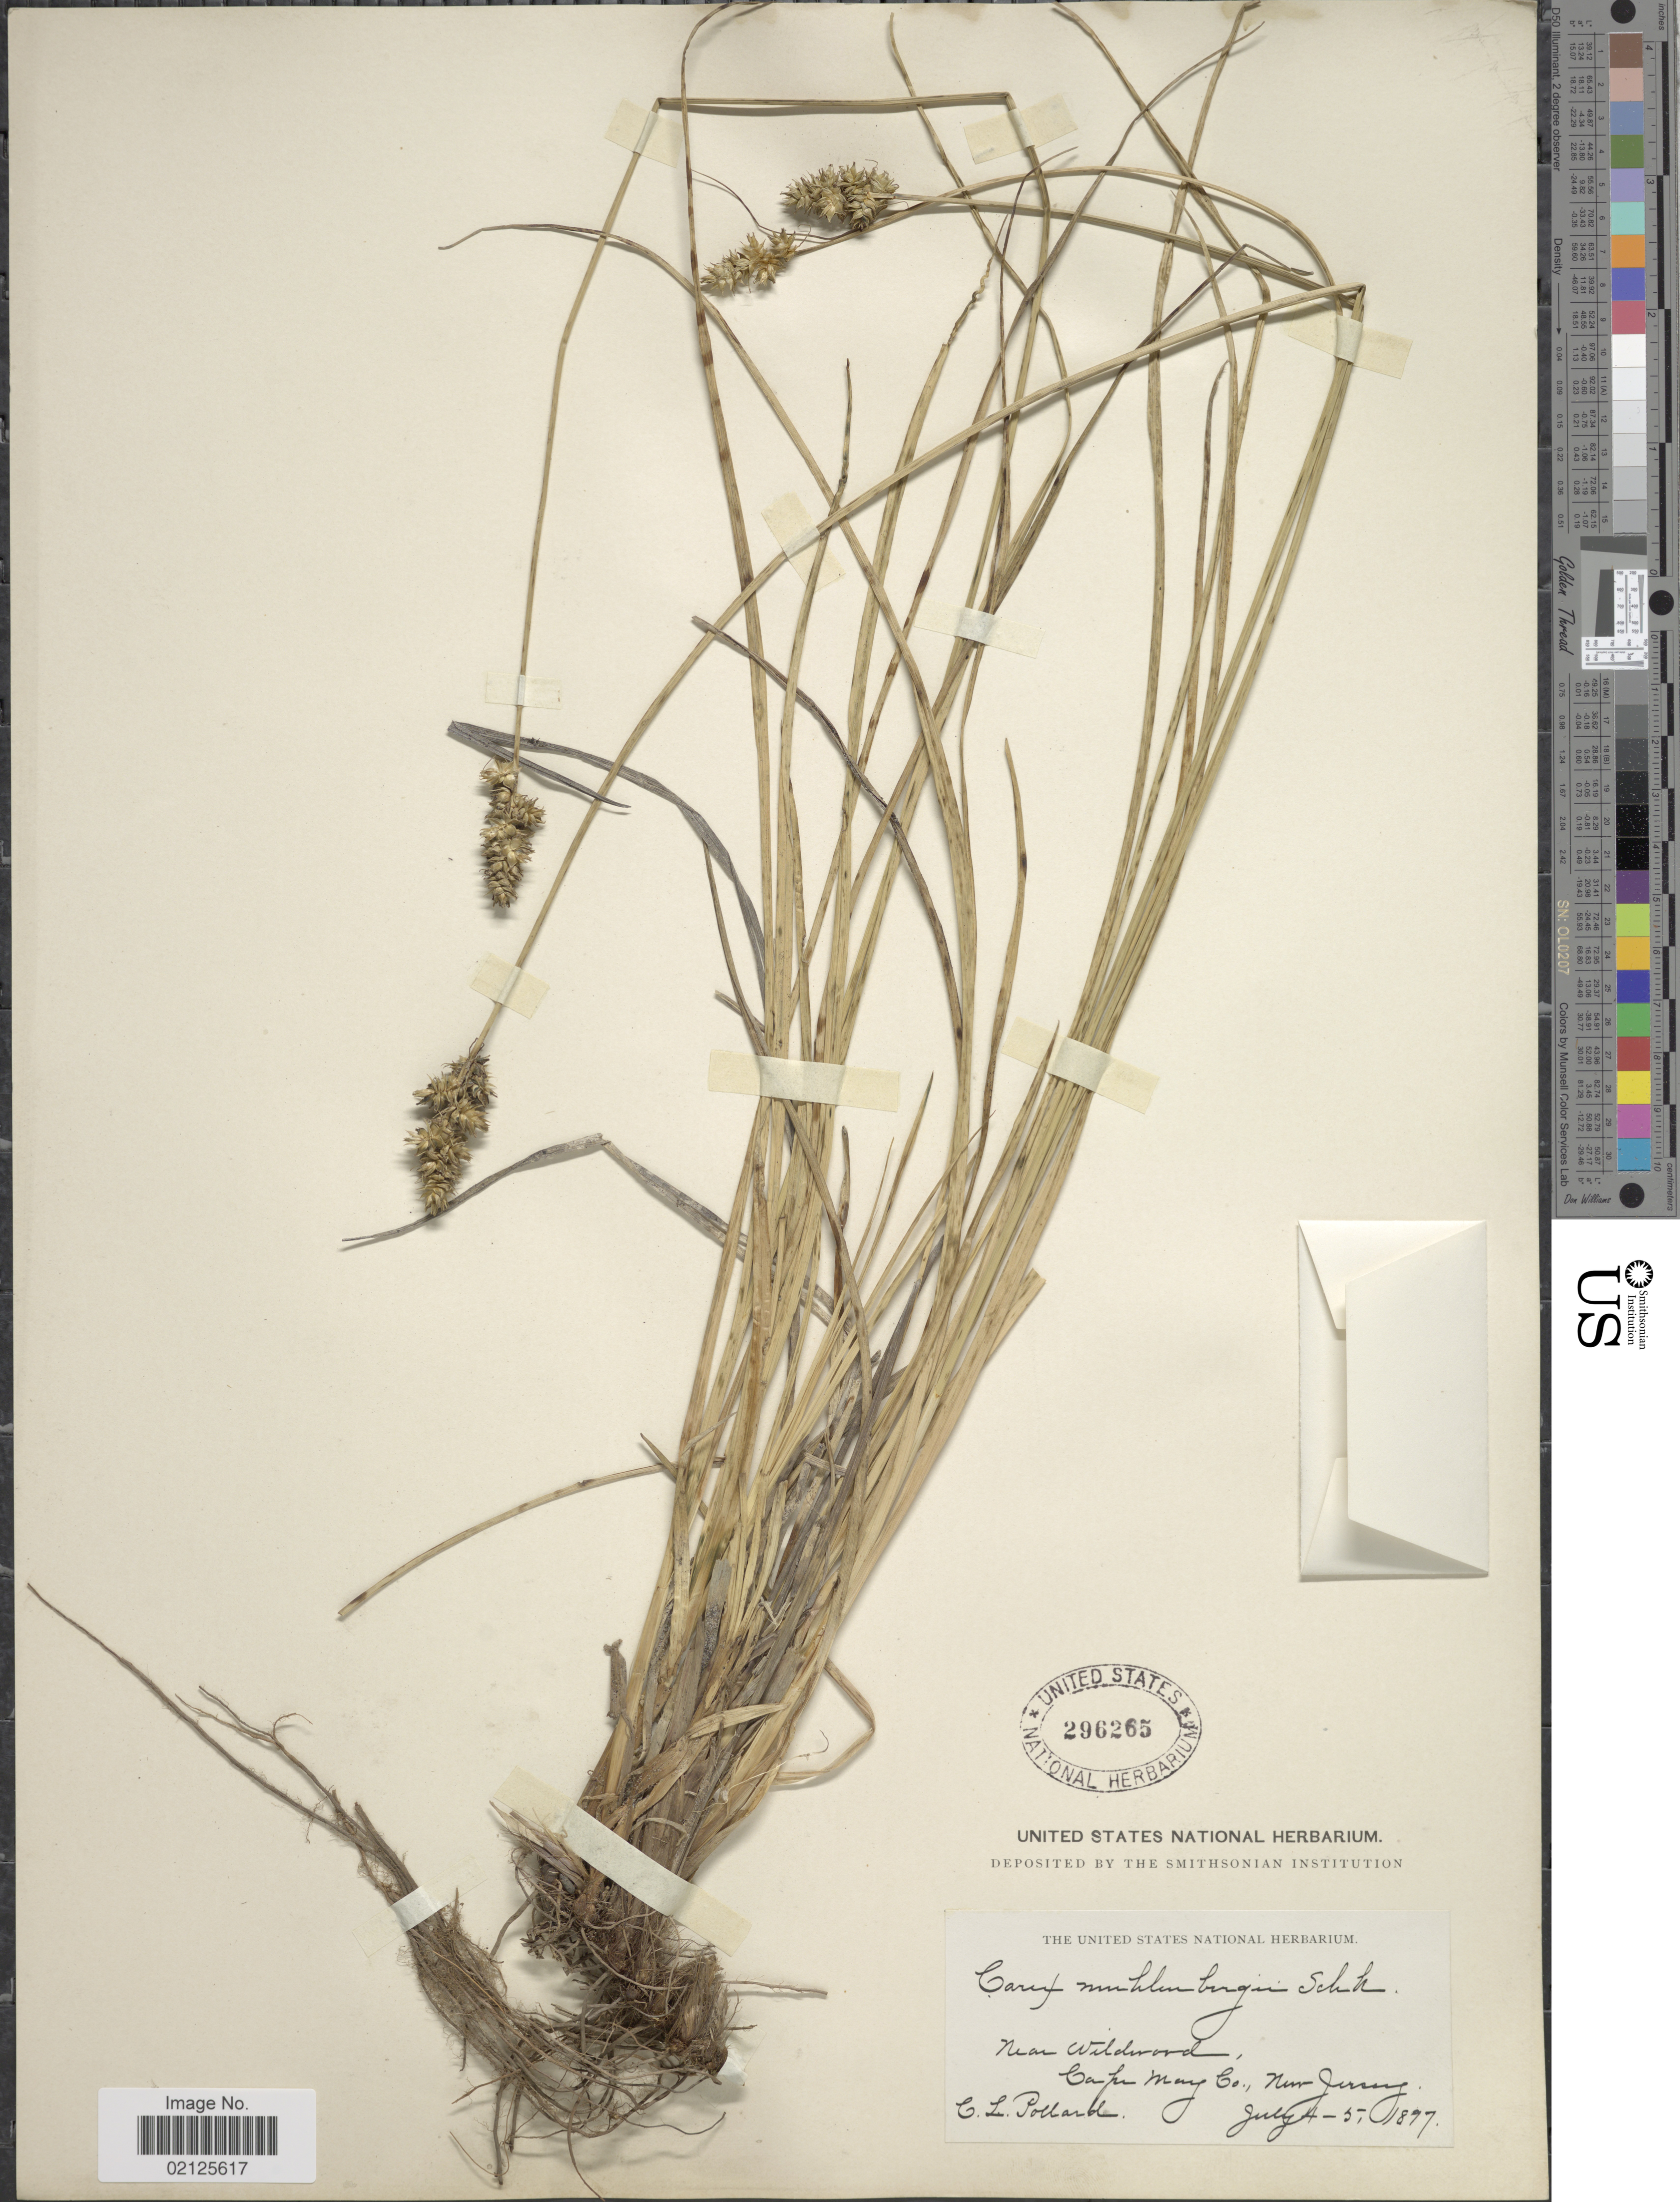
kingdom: Plantae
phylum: Tracheophyta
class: Liliopsida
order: Poales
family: Cyperaceae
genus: Carex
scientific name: Carex muehlenbergii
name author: Willd.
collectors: C. L. Pollard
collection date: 1897-07-04/1897-07-05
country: United States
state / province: New Jersey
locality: Near Wildwood, Cape May Co.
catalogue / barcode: US 296265